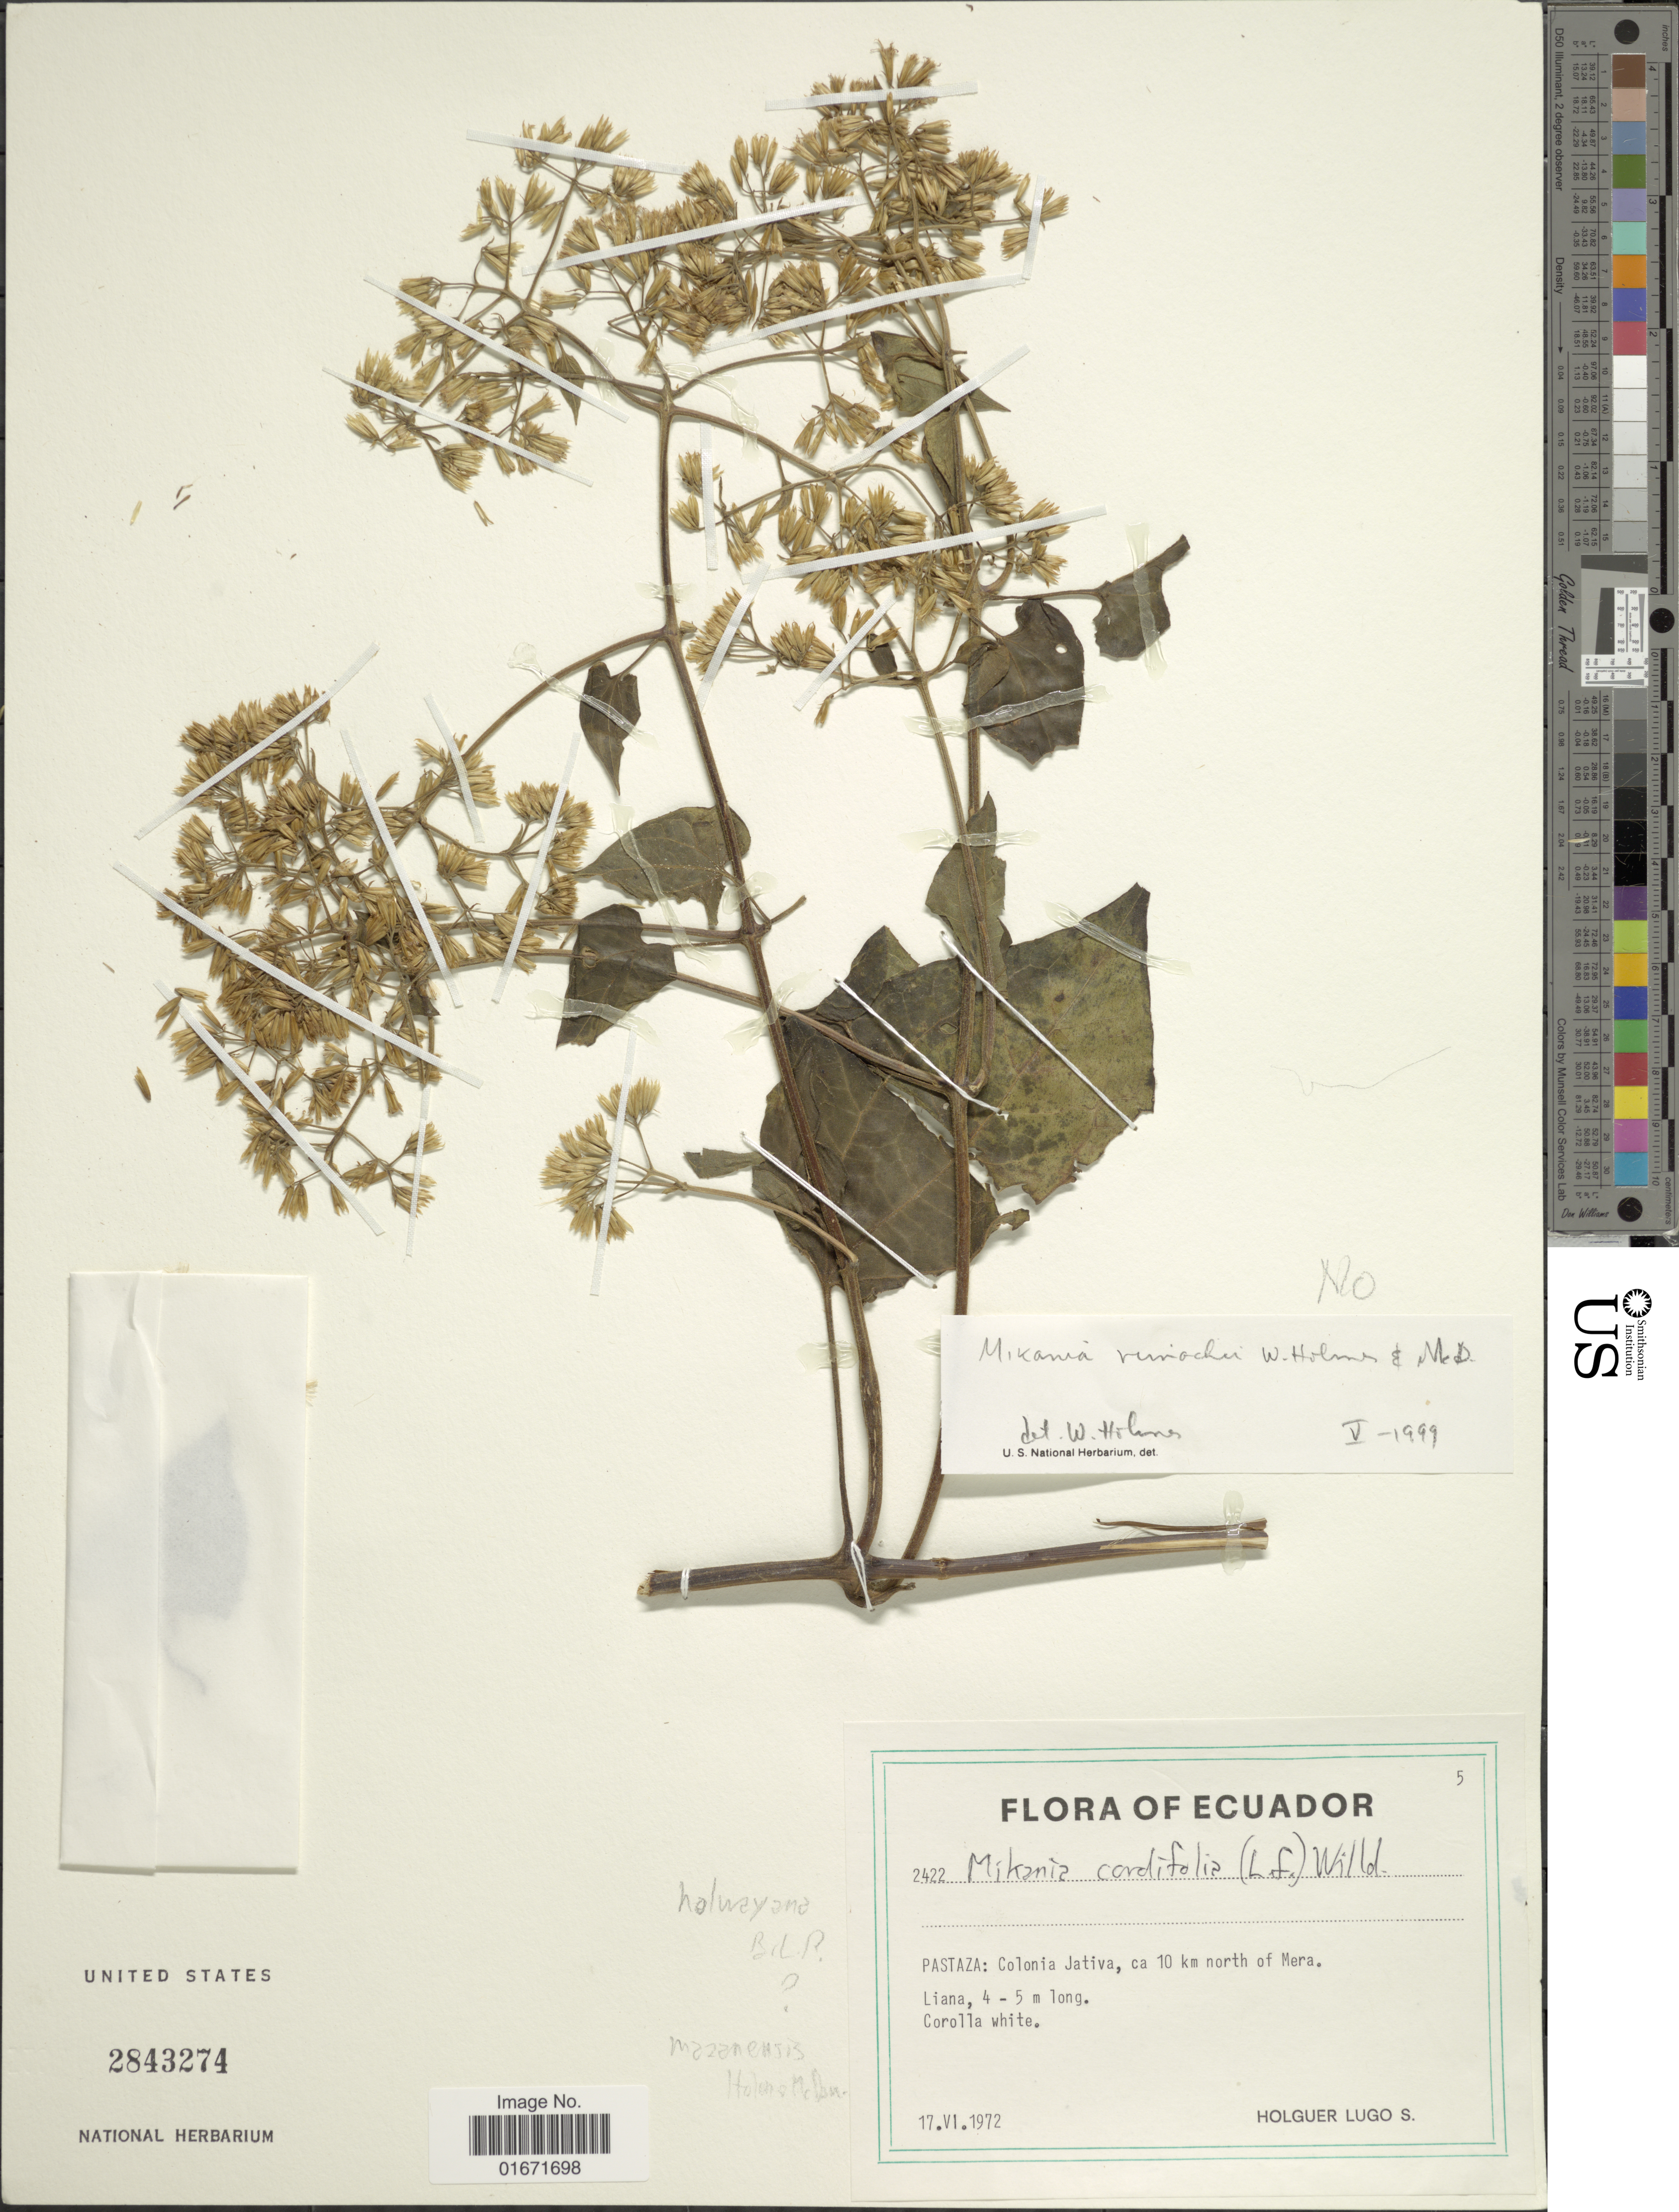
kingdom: Plantae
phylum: Tracheophyta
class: Magnoliopsida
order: Asterales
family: Asteraceae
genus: Mikania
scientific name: Mikania cordifolia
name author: Kunth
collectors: H. Lugo S.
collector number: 2422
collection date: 1972-06-17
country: Ecuador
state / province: Pastaza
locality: Pastaza: Colonia Jativa, ca 10 km north of Mera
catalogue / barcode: US 2843274